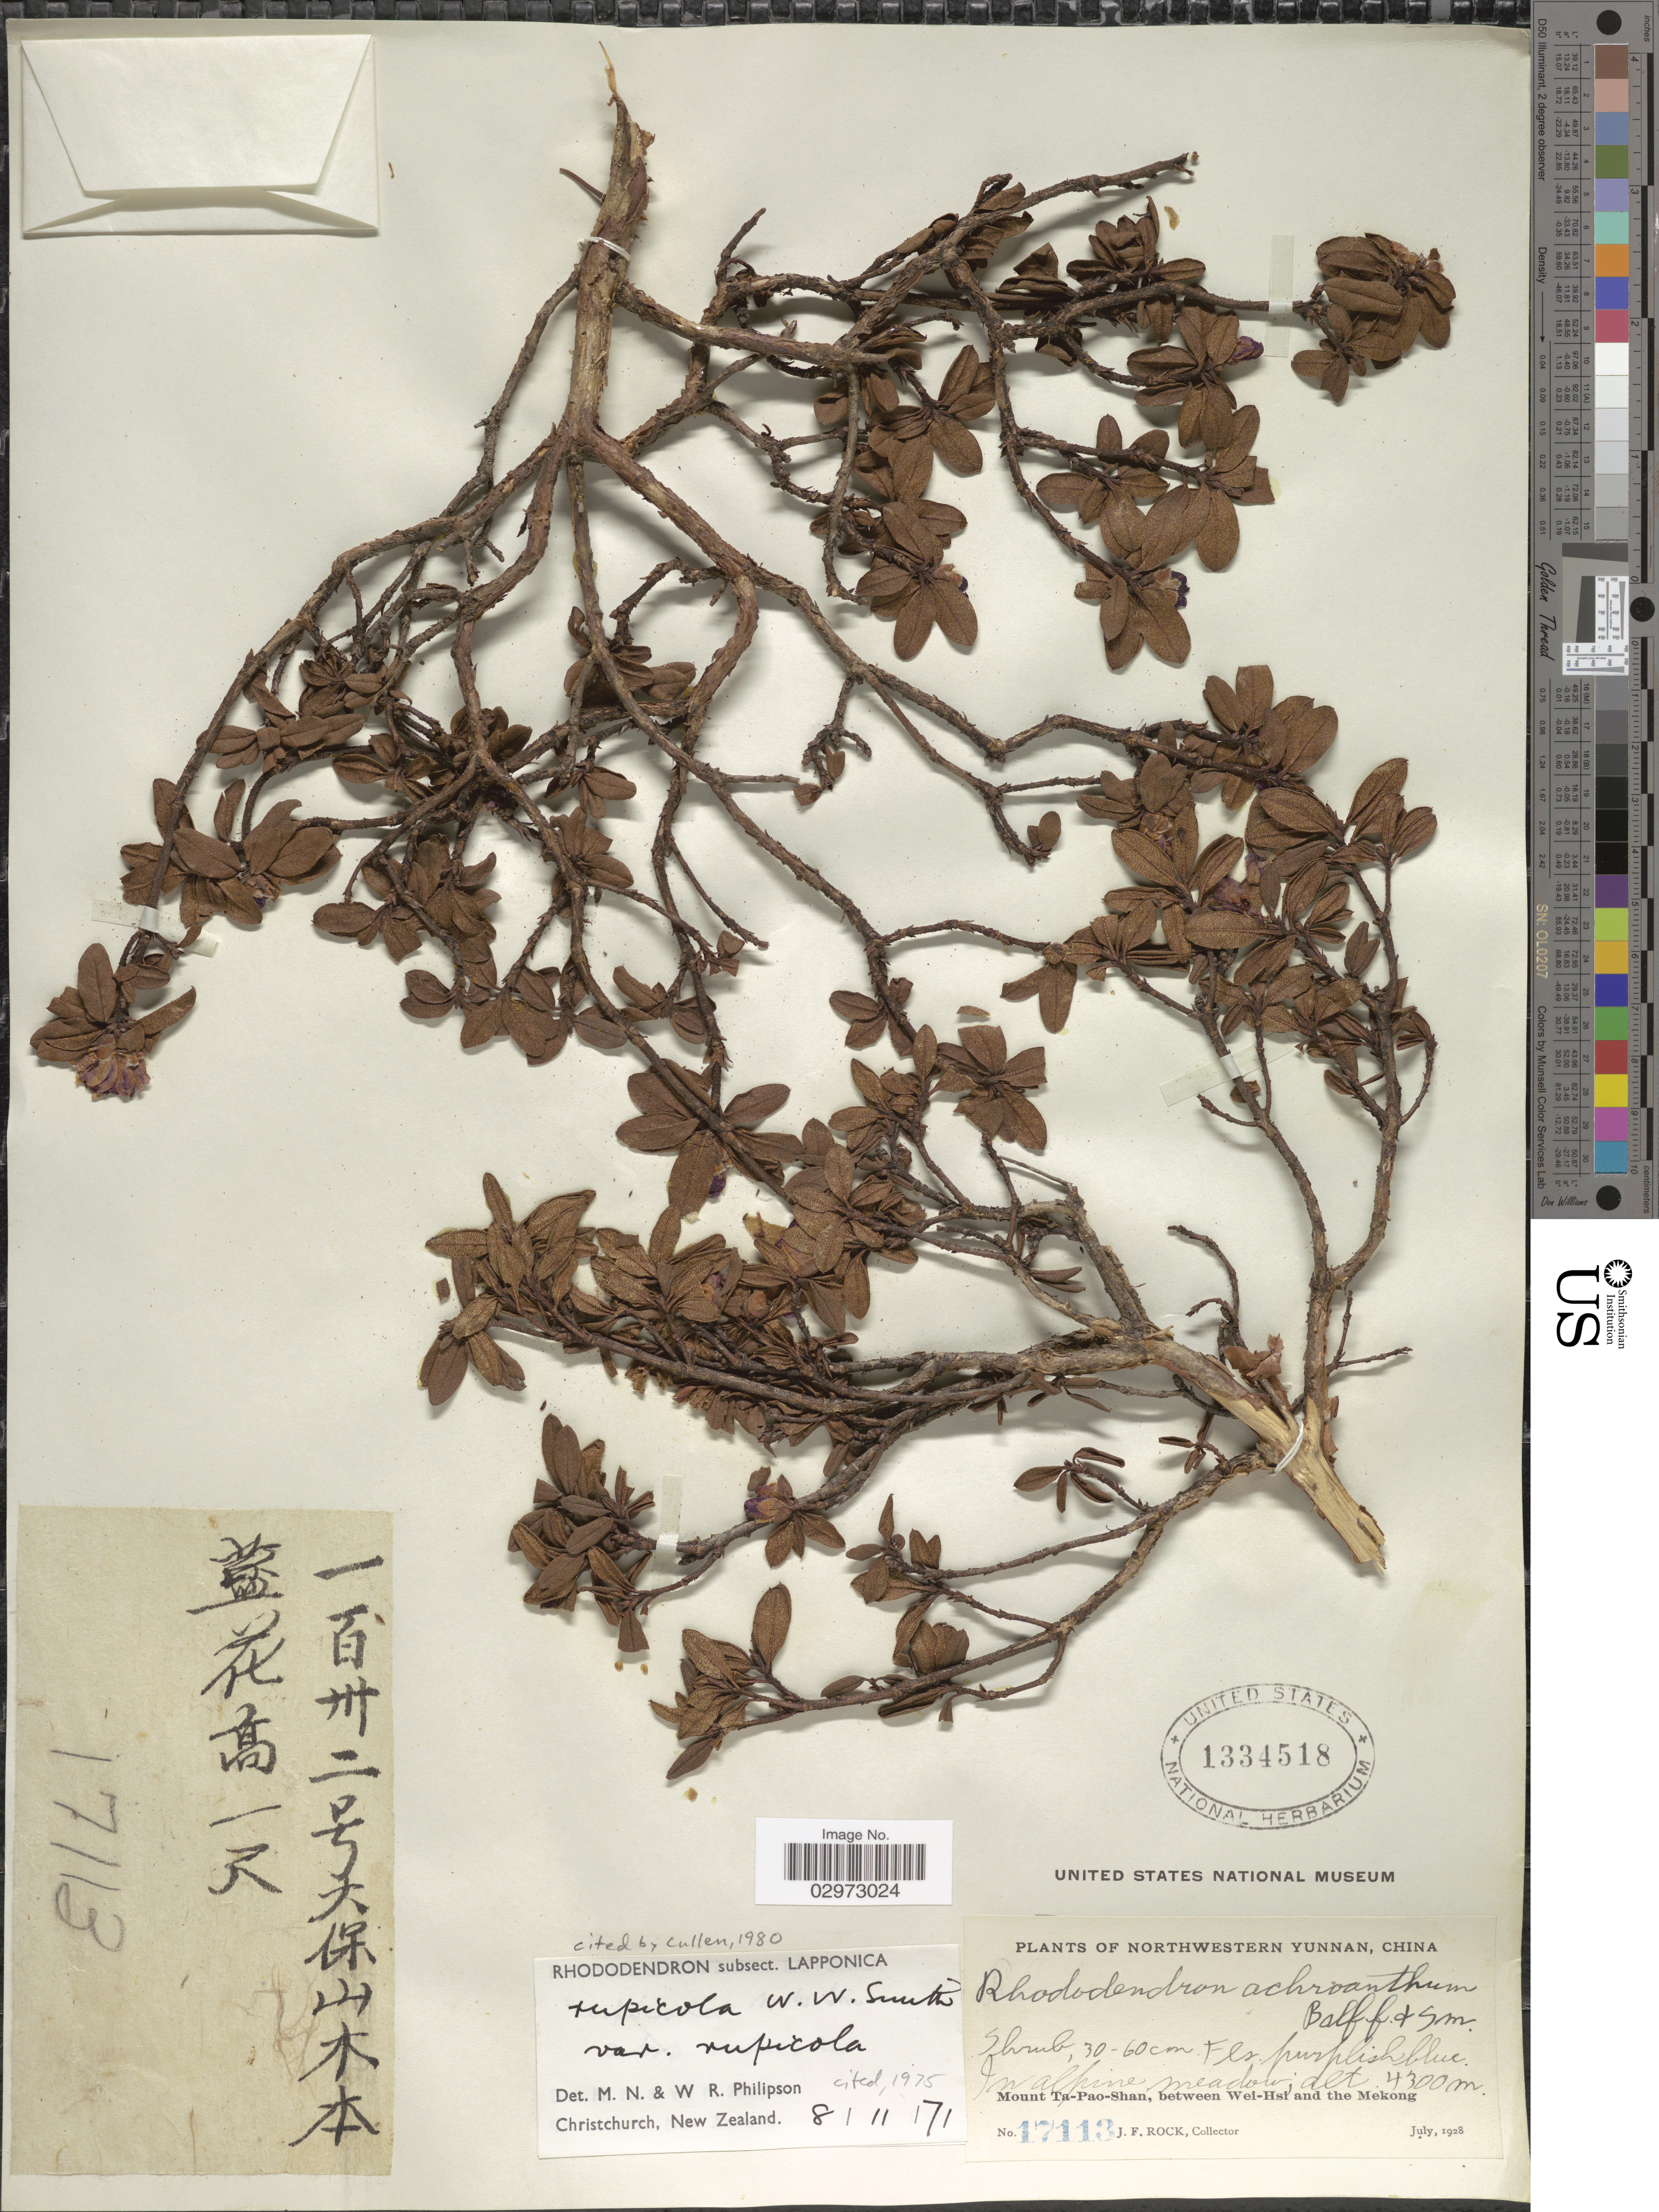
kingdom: Plantae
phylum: Tracheophyta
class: Magnoliopsida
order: Ericales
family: Ericaceae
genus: Rhododendron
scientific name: Rhododendron rupicola var. rupicola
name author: W.W. Sm.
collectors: J. Rock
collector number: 17113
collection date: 1928-07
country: China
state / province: Yunnan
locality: Northwestern Yunnan, Mount Ta-Pao-Shan, between Wei-Hsi and the Mekong.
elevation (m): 4300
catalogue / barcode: US 1334518